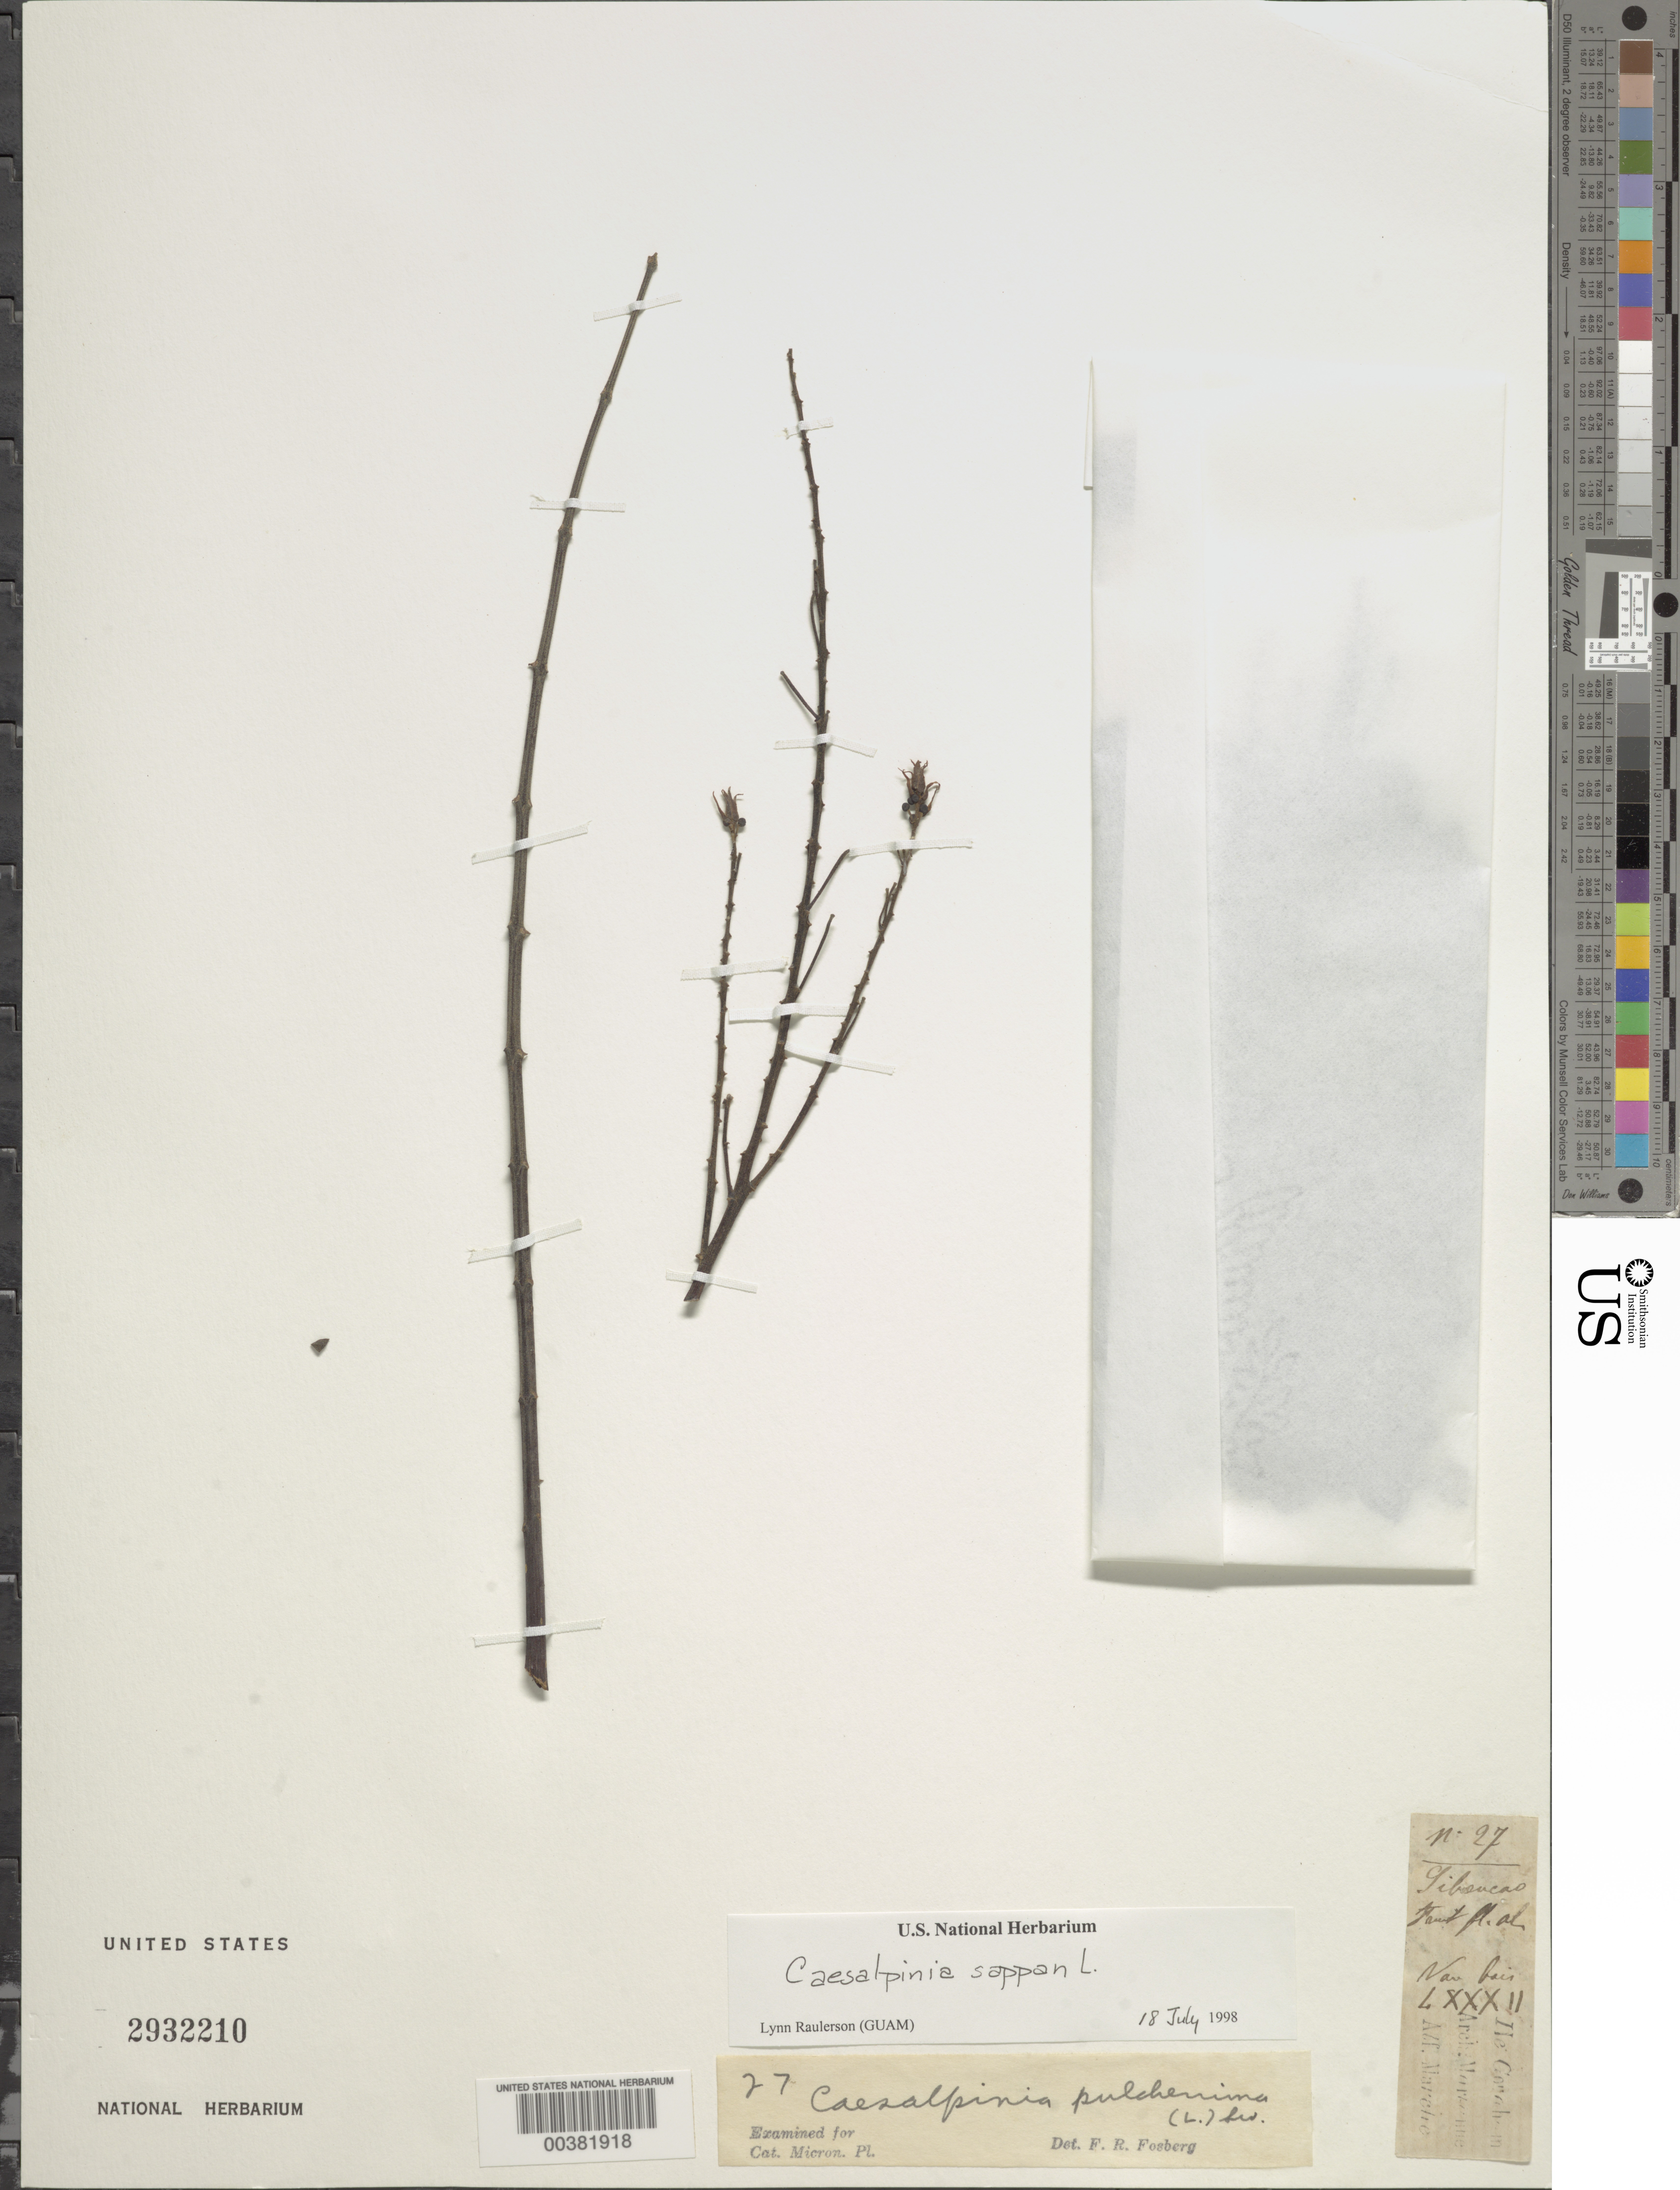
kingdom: Plantae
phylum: Tracheophyta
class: Magnoliopsida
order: Fabales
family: Fabaceae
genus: Biancaea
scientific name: Biancaea sappan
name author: (L.) Tod.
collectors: F. R. Fosberg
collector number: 27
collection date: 1946-08-19/1946-08-21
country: Micronesia, Federated States of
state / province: Kosrae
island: Lelu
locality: Lela (Lele) Harbor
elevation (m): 1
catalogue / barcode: US 2932210